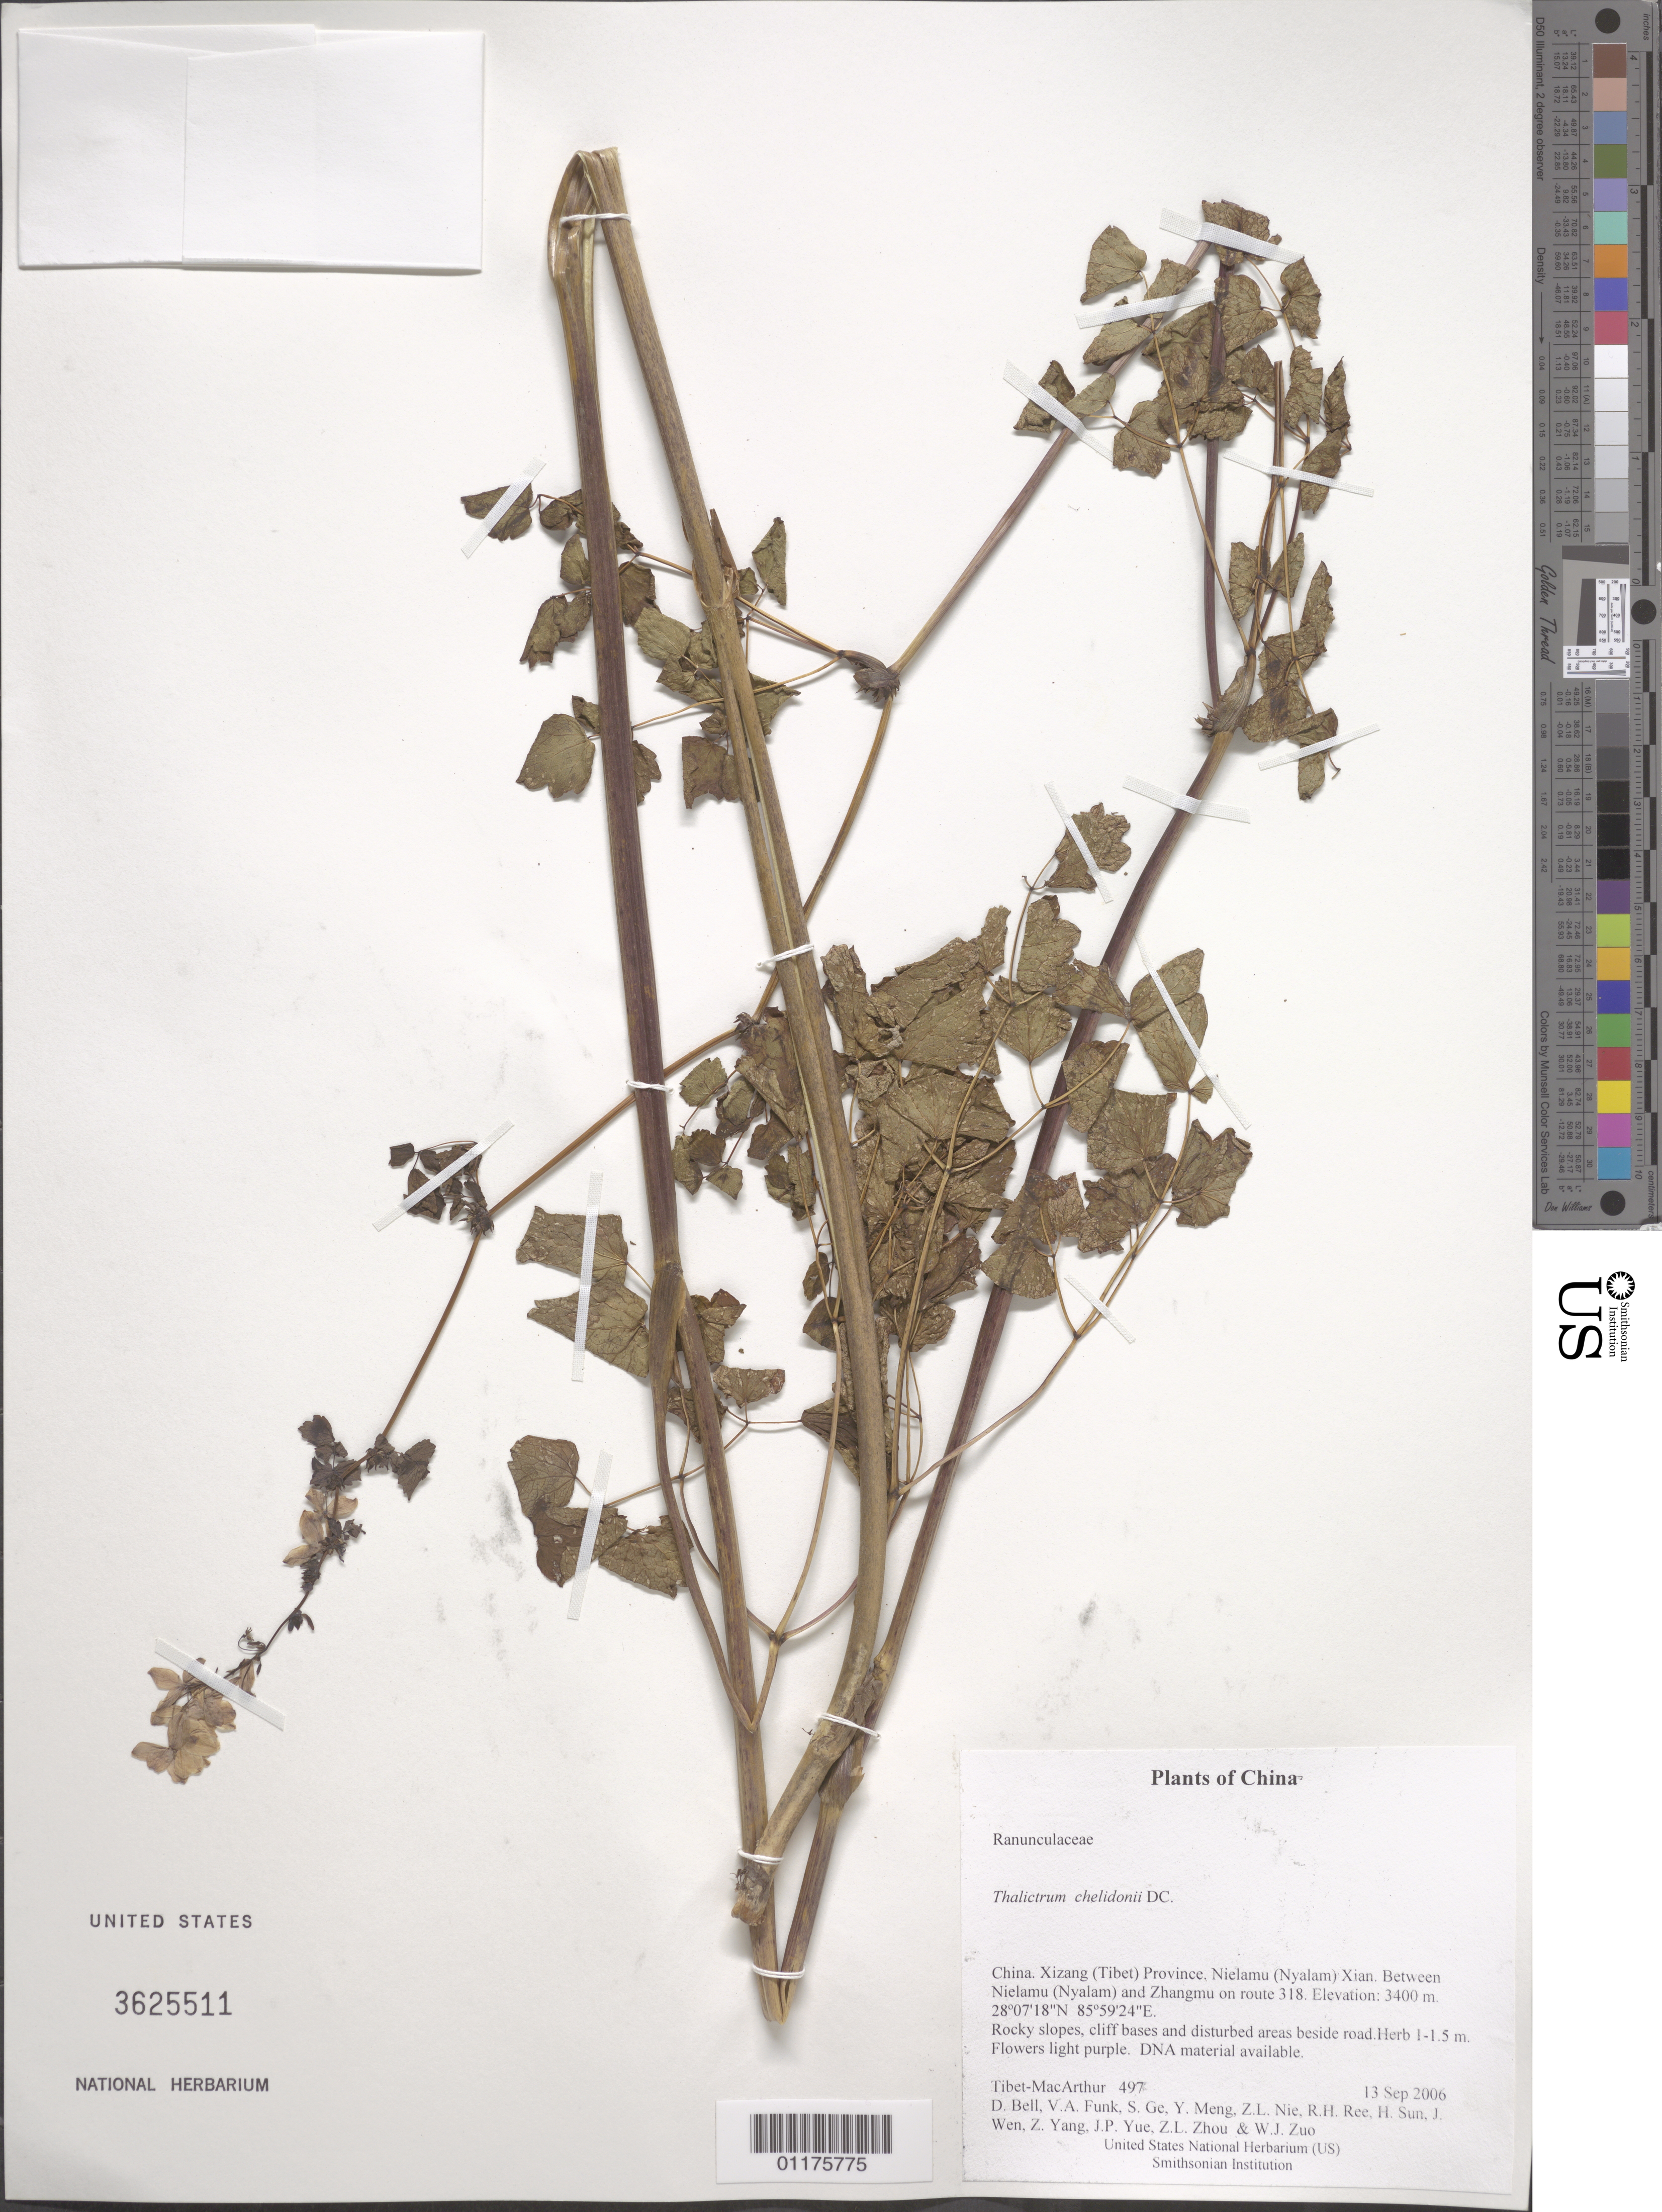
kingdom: Plantae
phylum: Tracheophyta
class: Magnoliopsida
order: Ranunculales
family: Ranunculaceae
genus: Thalictrum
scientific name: Thalictrum chelidonii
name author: DC.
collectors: Tibet-MacArthur, D. A. Bell, V. Funk, S. Ge, Y. Meng, Z. Nie, R. Ree, H. Sun, J. Wen, Z. Yang, J. Yue, Z. Zhou & W. Zuo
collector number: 497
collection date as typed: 13 Sep 2006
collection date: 2006-09-13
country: China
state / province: Xizang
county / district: Nielamu (Nyalam) Xian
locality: Between Nielamu (Nyalam) and Zhangmu on route 318.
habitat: Rocky slopes, cliff bases and disturbed areas beside road.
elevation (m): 3400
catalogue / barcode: US 3625511